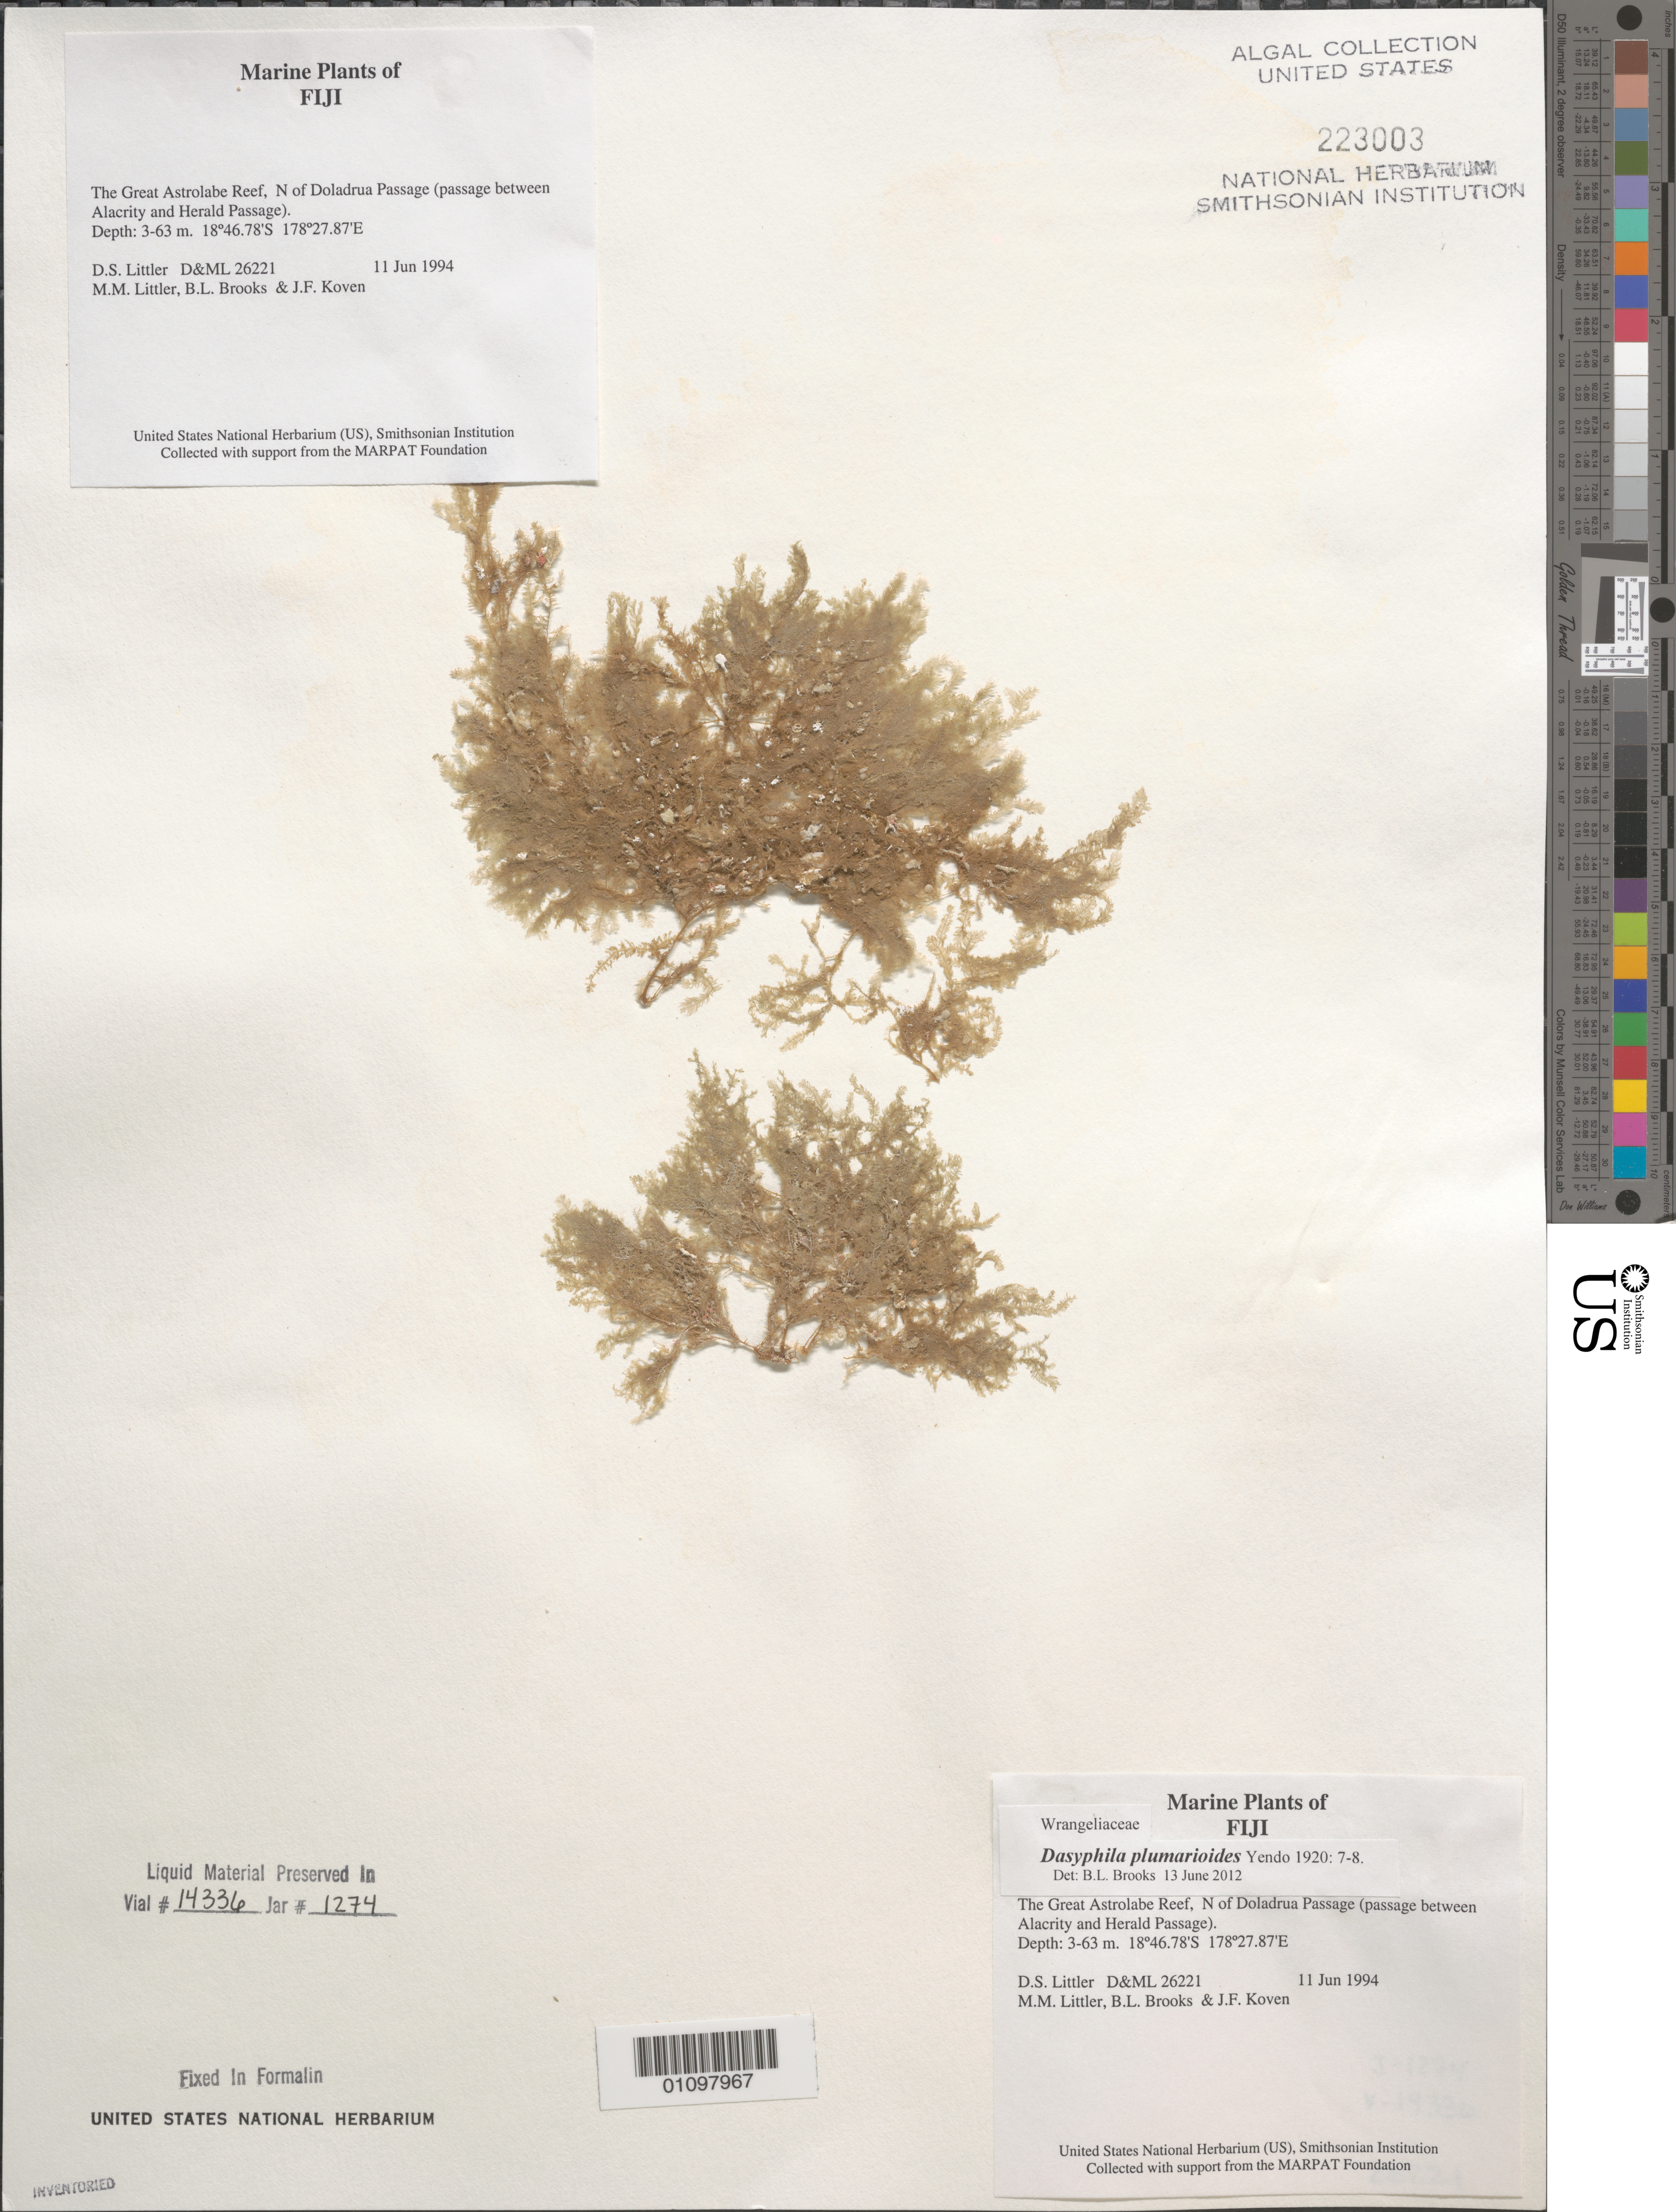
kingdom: Plantae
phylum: Rhodophyta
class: Florideophyceae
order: Ceramiales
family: Ceramiaceae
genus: Dasyphila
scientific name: Dasyphila plumarioides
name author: Yendo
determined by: Brooks, B. L., (BOT), Smithsonian Institution - National Museum of Natural History (UNITED STATES)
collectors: D. S. Littler, M. M. Littler, B. Brooks & J. Koven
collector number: D&ML 26221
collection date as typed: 11 Jun 1994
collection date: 1994-06-11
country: Fiji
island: Great Astrolabe Reef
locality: Great Astrolabe Reef, north of Doladrua Passage (passage between Alacrity and Herald Passage)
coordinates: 18 46.78'S, 178 27.87'E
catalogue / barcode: US 223003